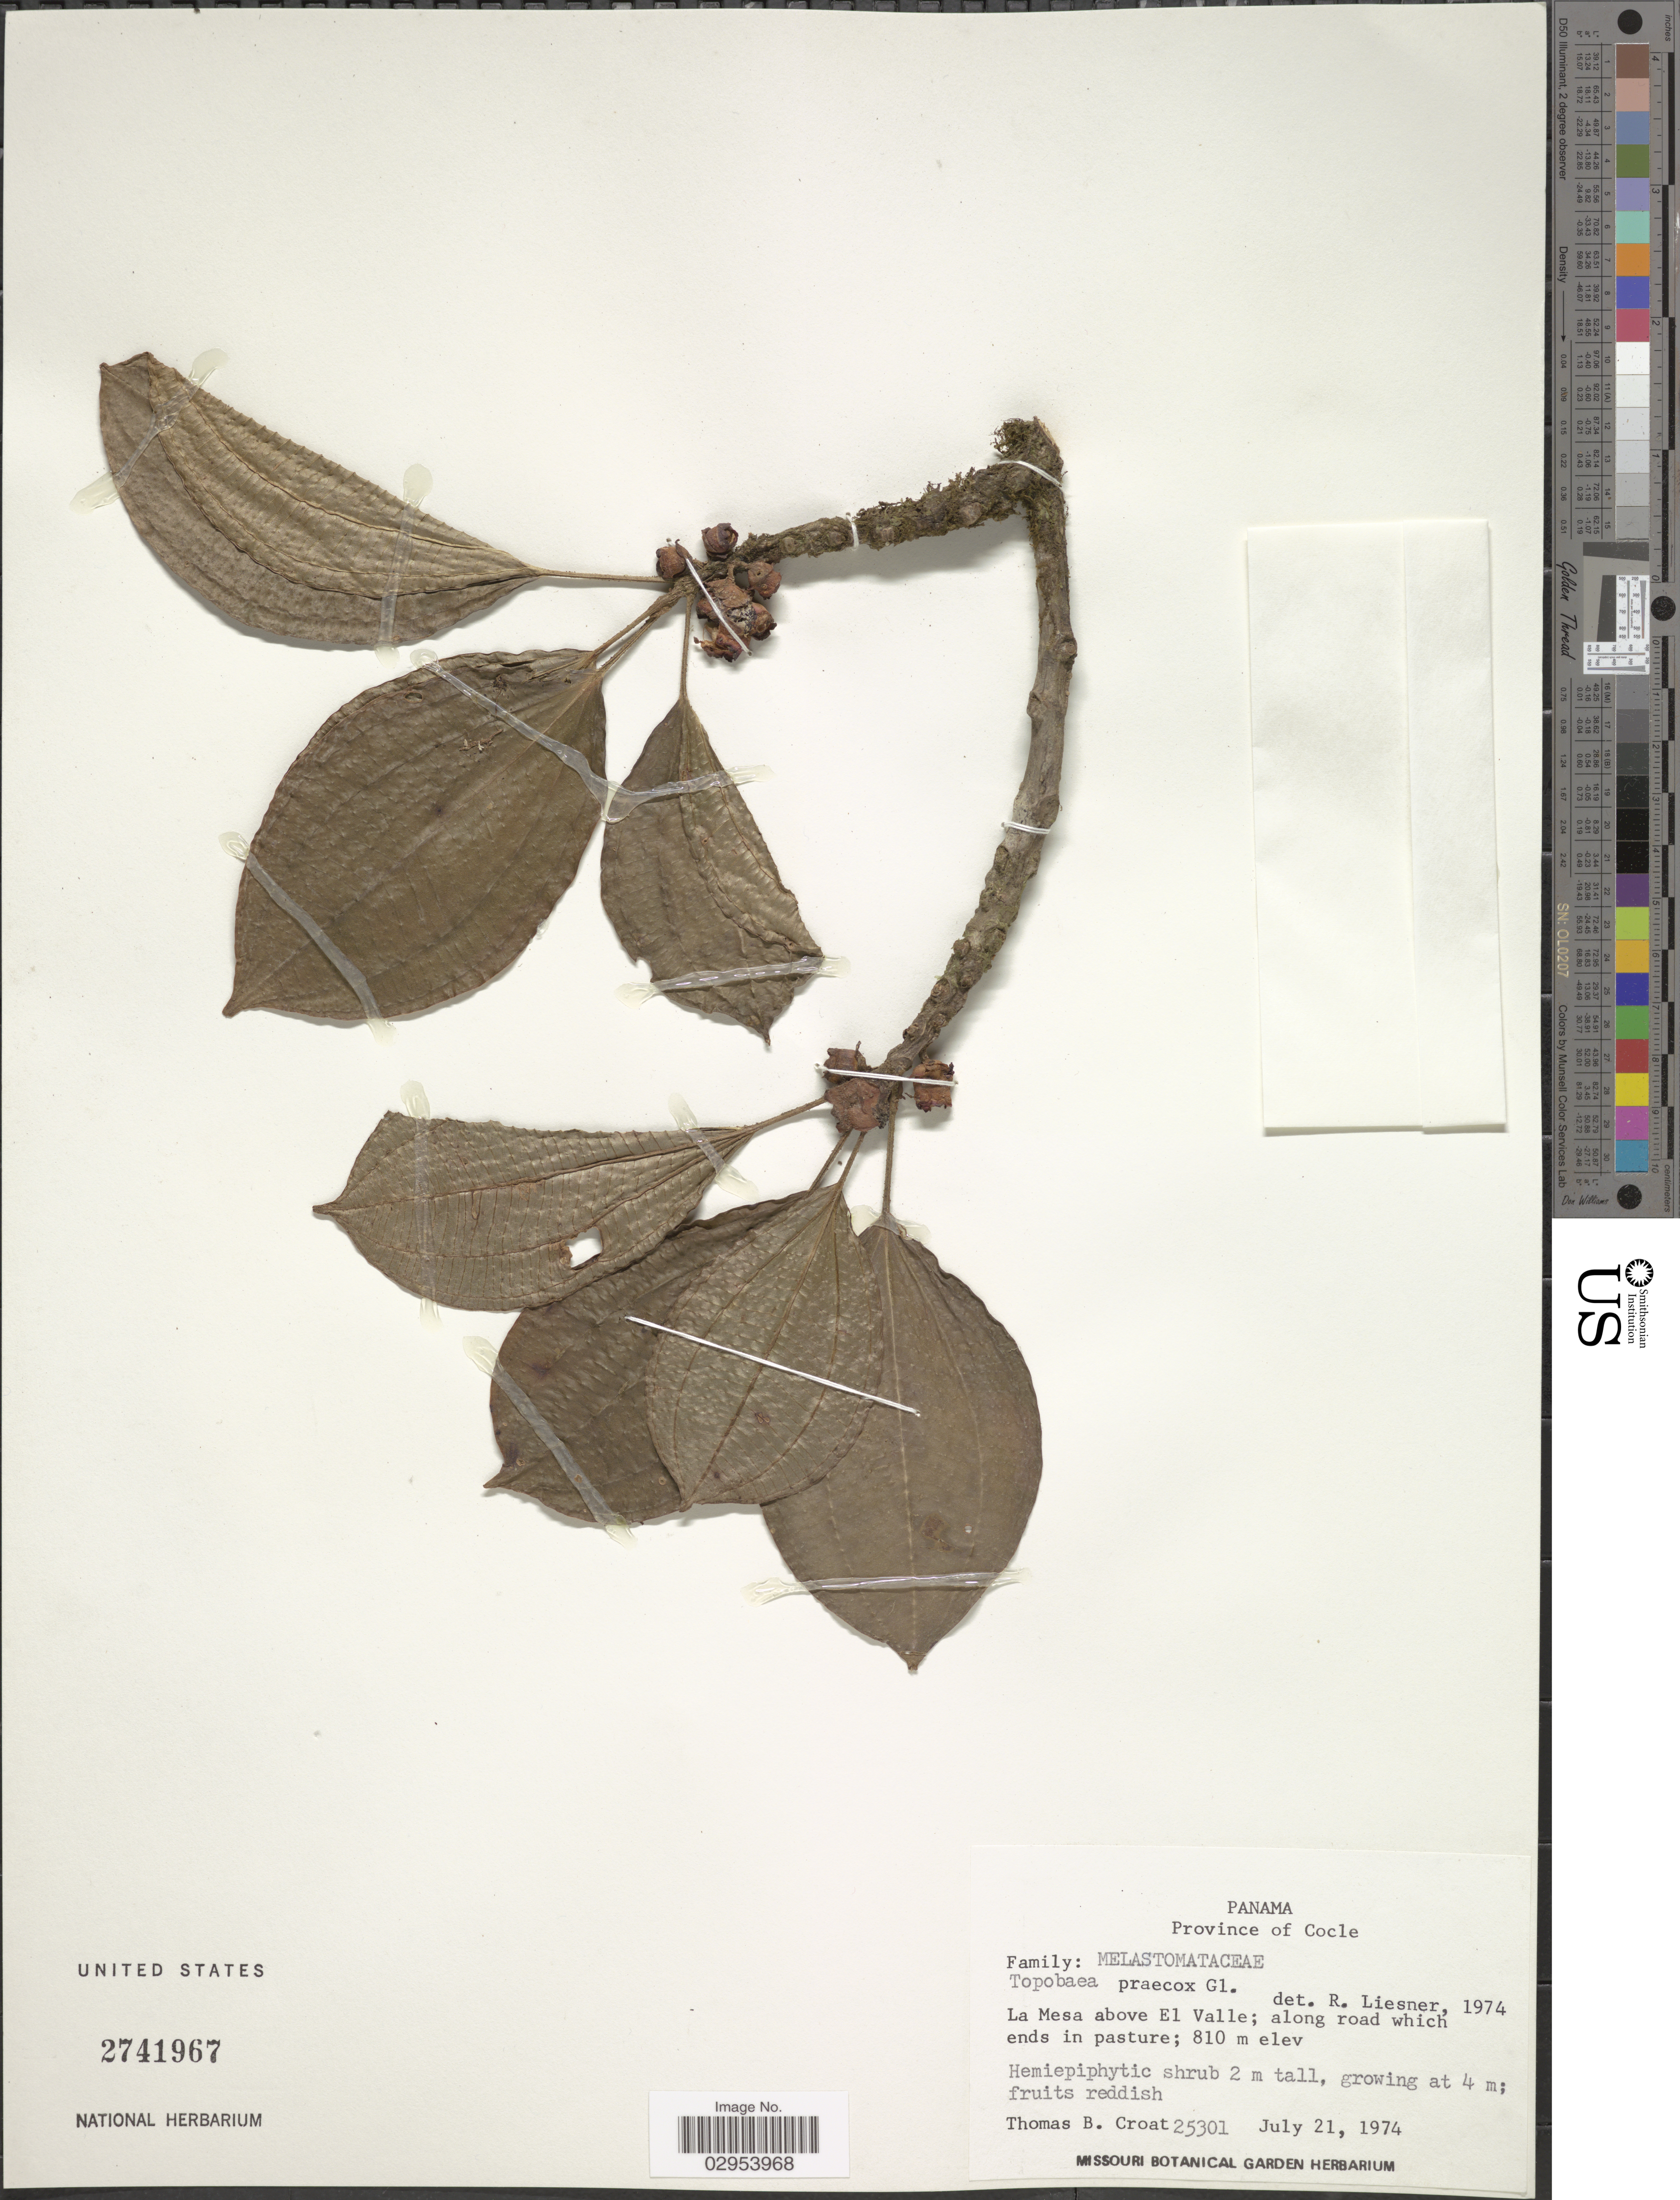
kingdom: Plantae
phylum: Tracheophyta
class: Magnoliopsida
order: Myrtales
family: Melastomataceae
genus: Topobea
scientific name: Topobea praecox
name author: Gleason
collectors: T. B. Croat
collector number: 25301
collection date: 1974-07-21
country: Panama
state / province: Coclé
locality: La Mesa above El Valle; along road which ends in pasture.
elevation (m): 810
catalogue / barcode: US 2741967